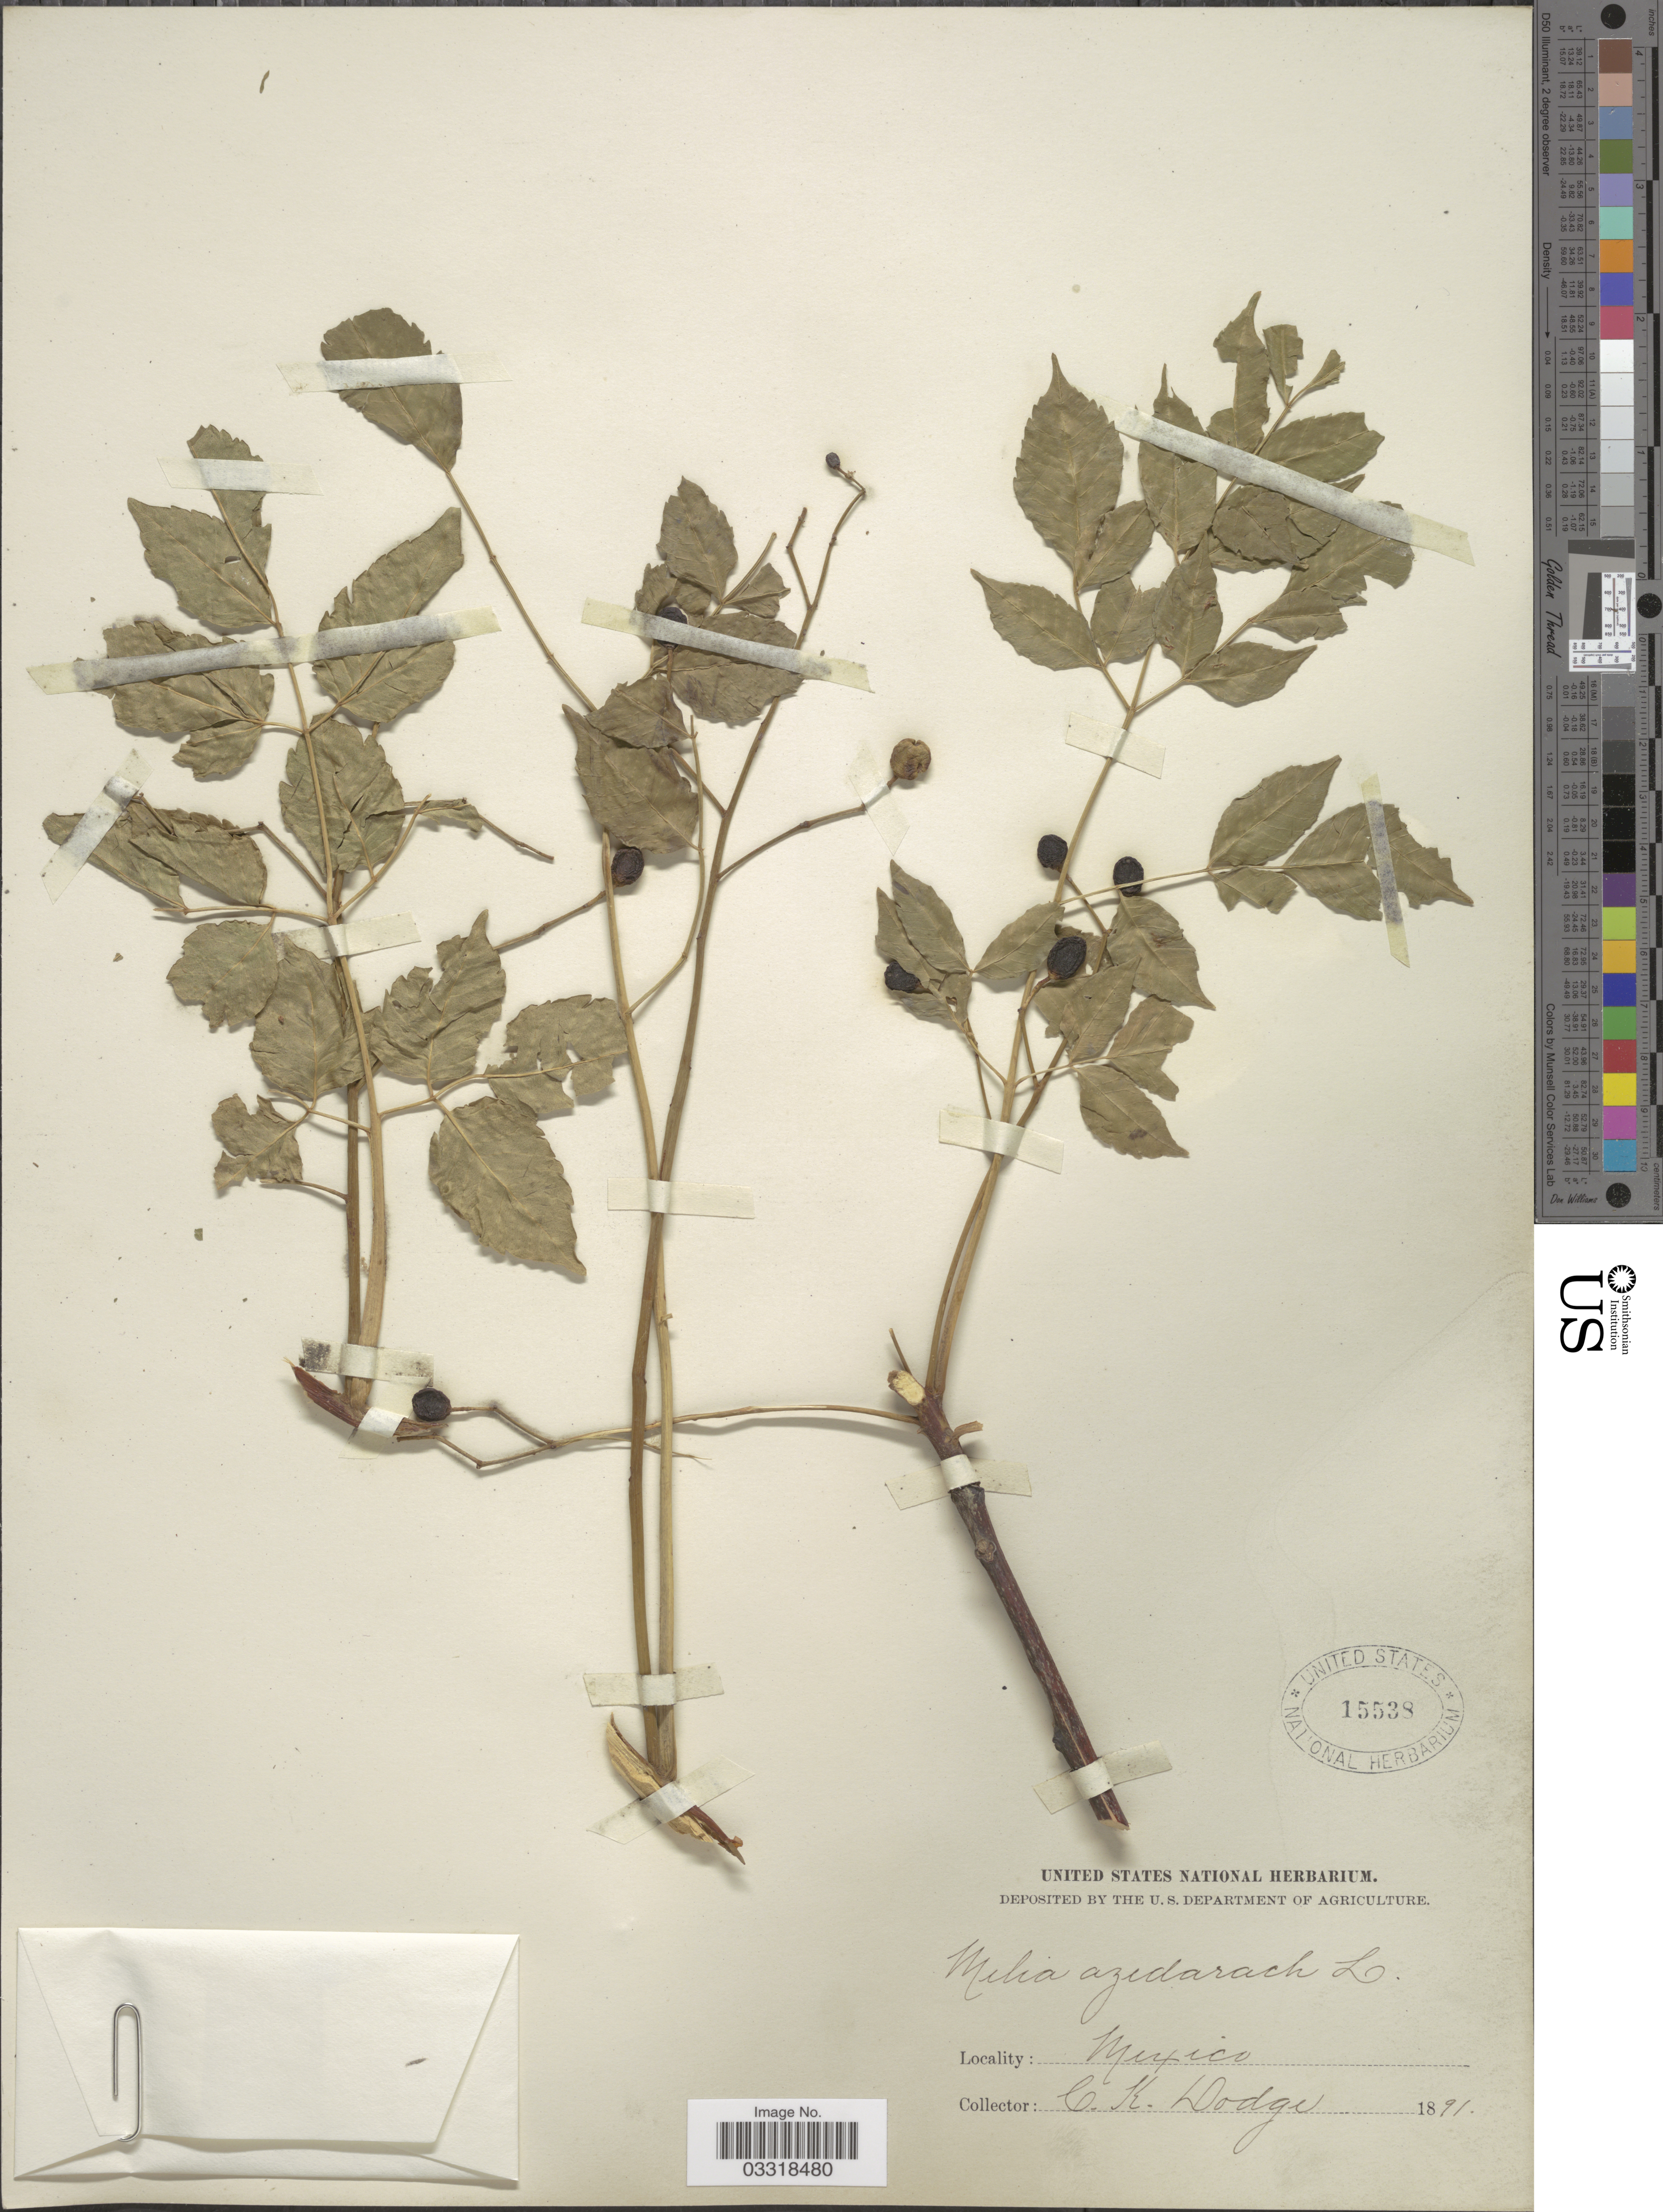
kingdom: Plantae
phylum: Tracheophyta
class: Magnoliopsida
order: Sapindales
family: Meliaceae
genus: Melia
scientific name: Melia azedarach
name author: L.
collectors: C. Dodge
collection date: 1891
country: Mexico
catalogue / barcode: US 15538